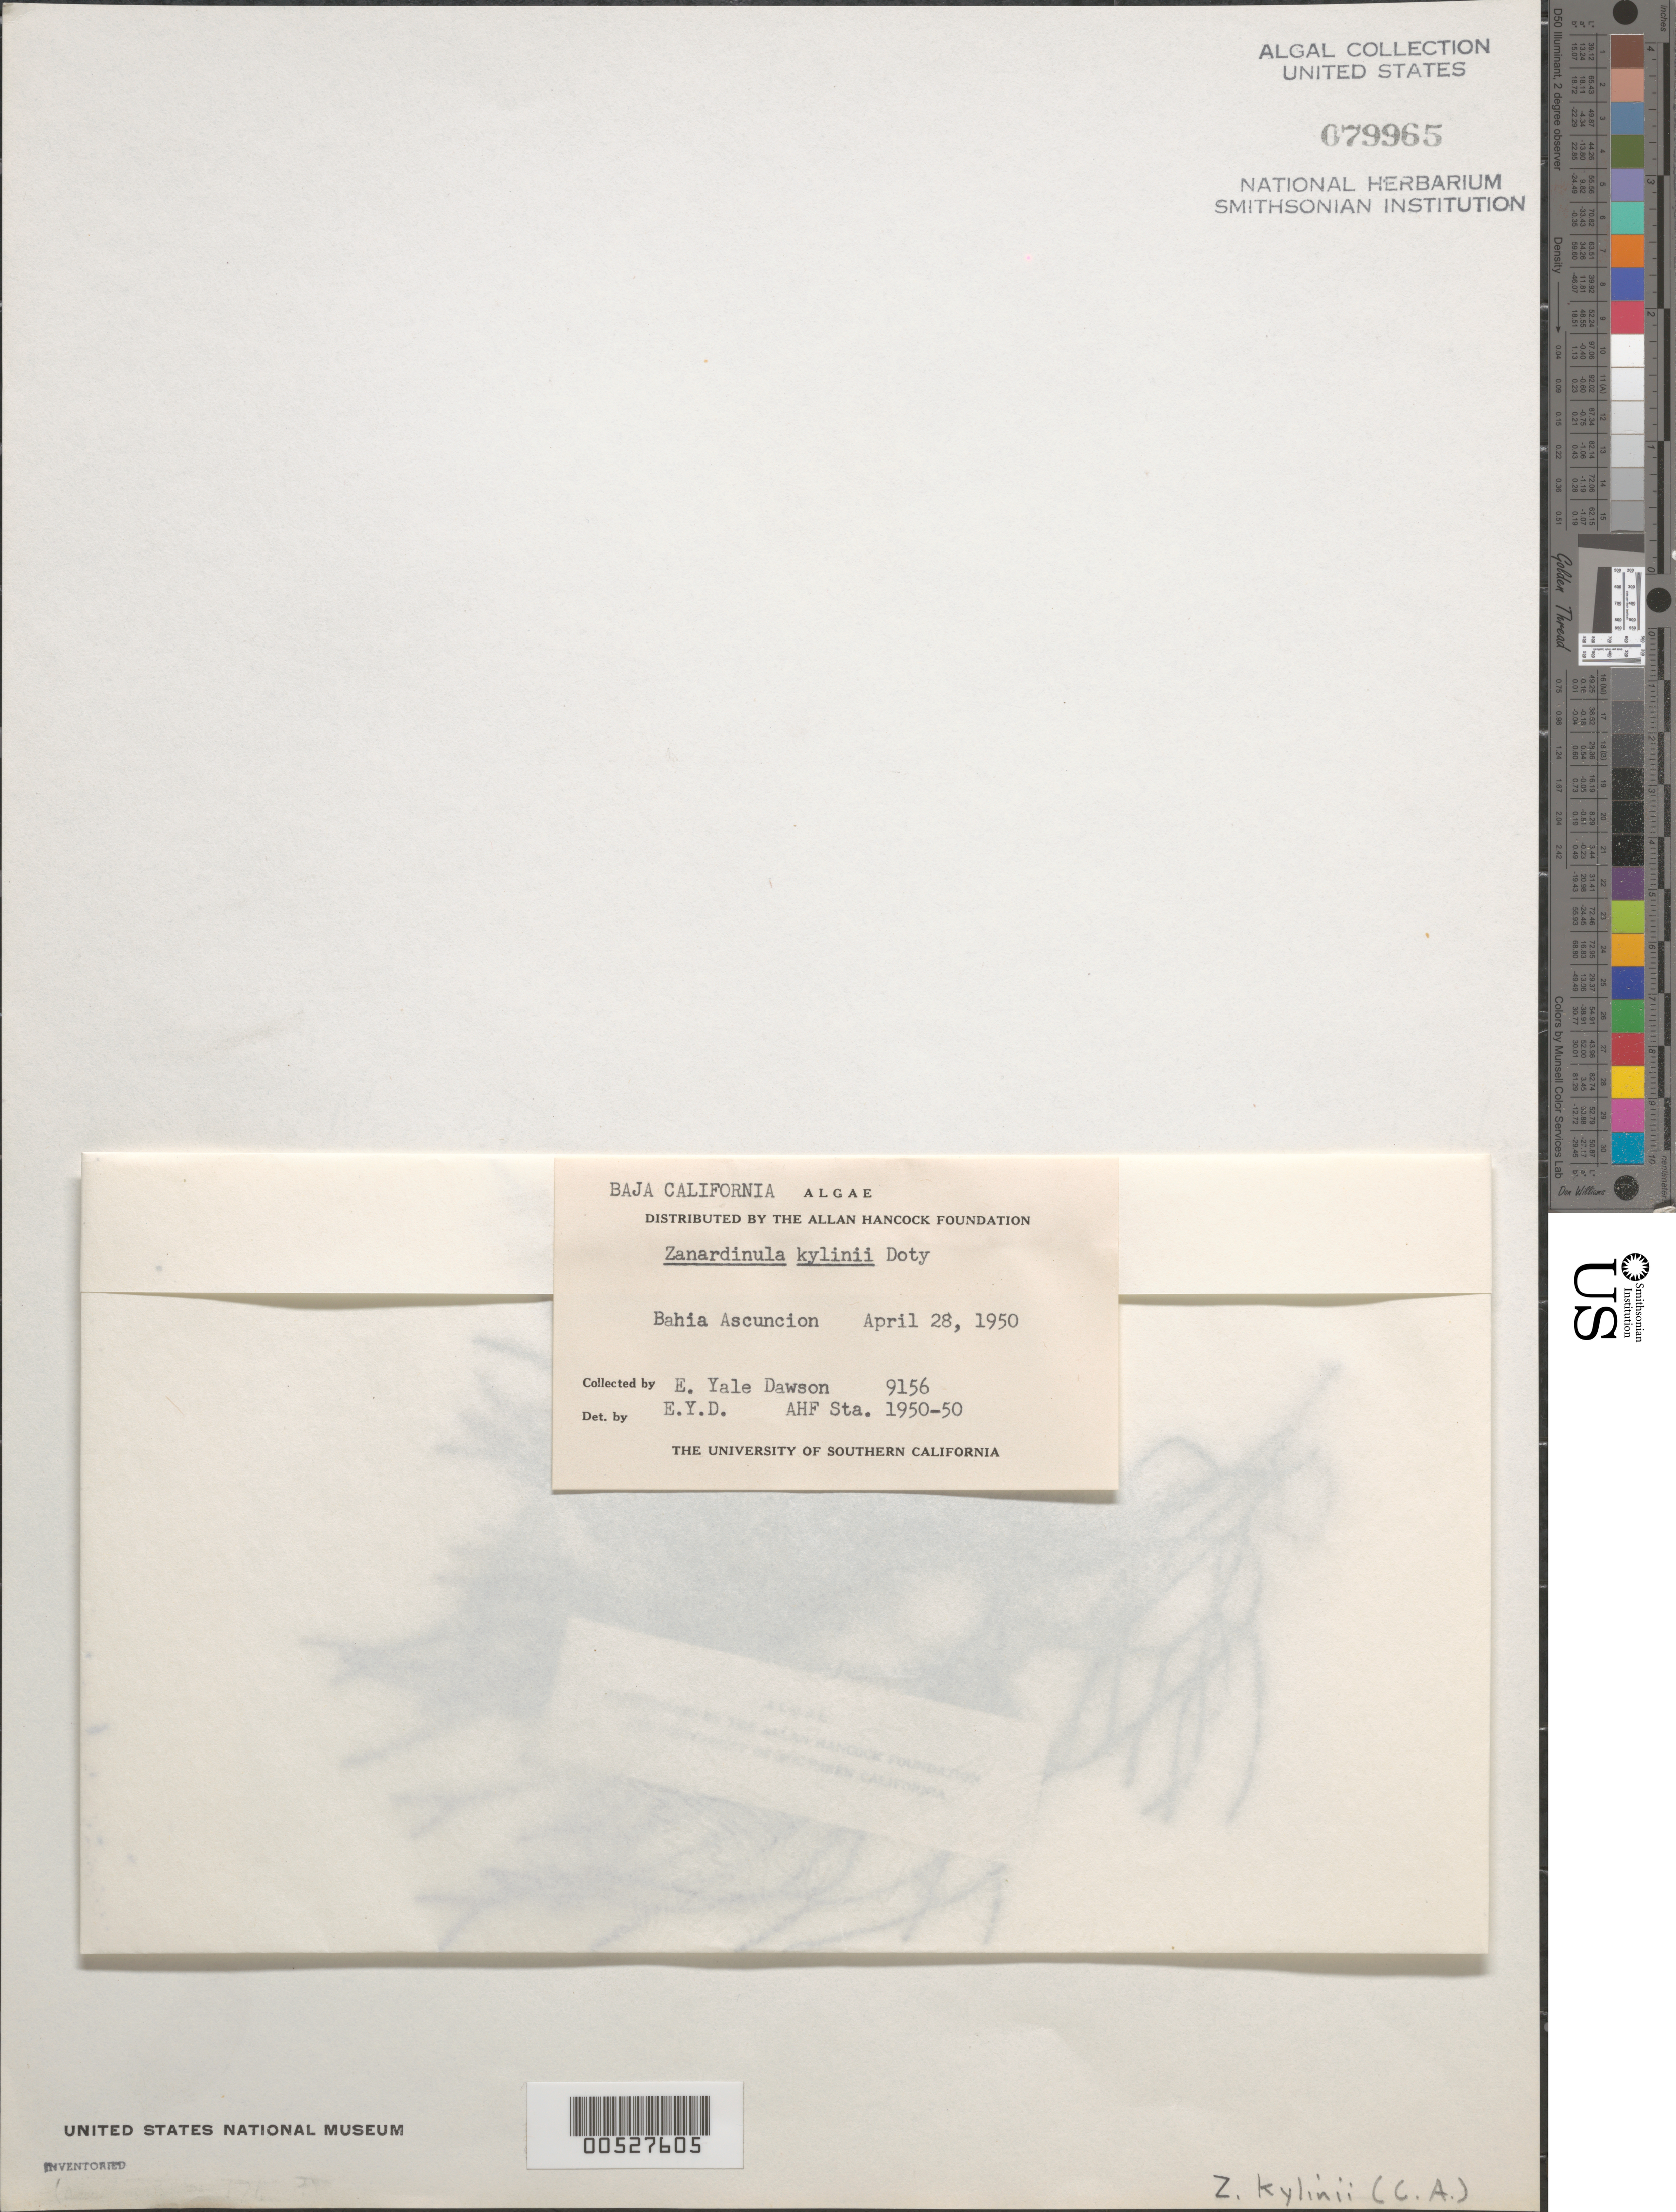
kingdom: Plantae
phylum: Rhodophyta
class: Florideophyceae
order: Cryptonemiales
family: Cryptonemiaceae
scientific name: Zanardinula kylinii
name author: Doty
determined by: Dawson, E. Y.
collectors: E. Y. Dawson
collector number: EYD 9156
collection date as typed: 28 Apr 1950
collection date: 1950-04-28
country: Mexico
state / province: Baja California Sur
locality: Bahia Asuncion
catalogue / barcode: US 79965